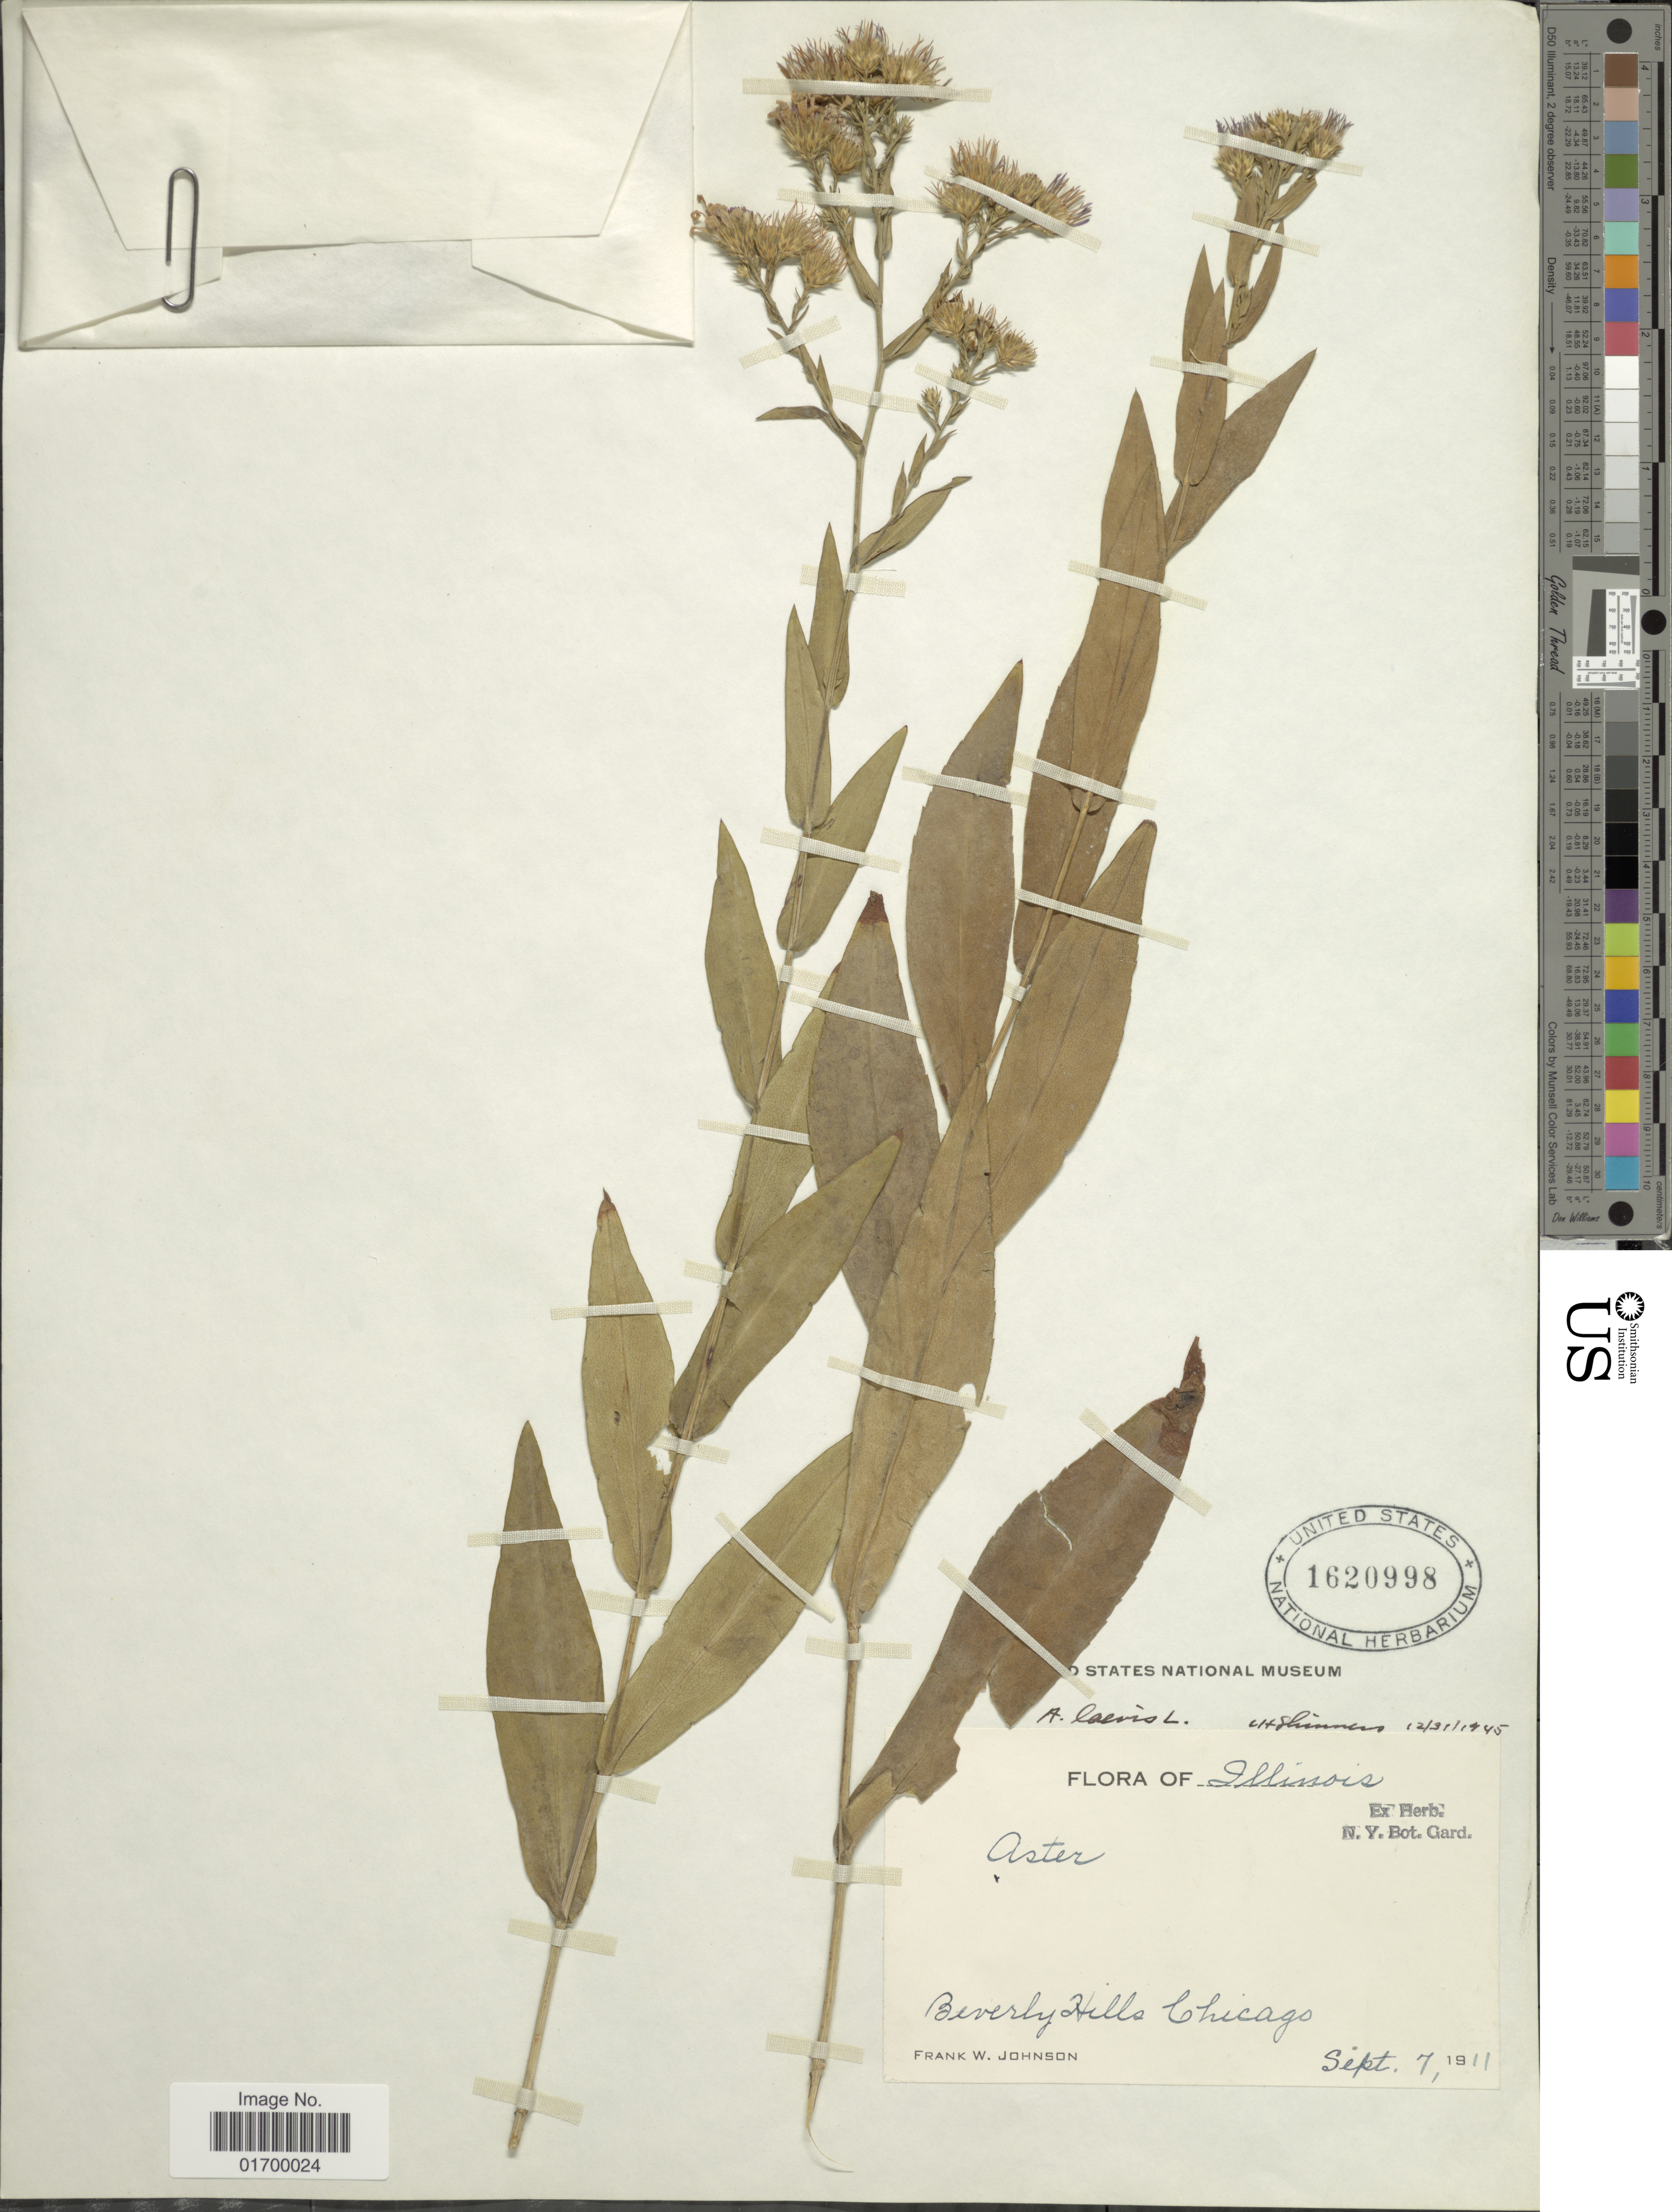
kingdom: Plantae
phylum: Tracheophyta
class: Magnoliopsida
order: Asterales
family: Asteraceae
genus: Symphyotrichum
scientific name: Symphyotrichum laeve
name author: (L.) Á. Löve & D. Löve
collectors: F. W. Johnson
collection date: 1911-09-07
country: United States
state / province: Illinois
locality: Beverly Hills, Chicago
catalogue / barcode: US 1620998